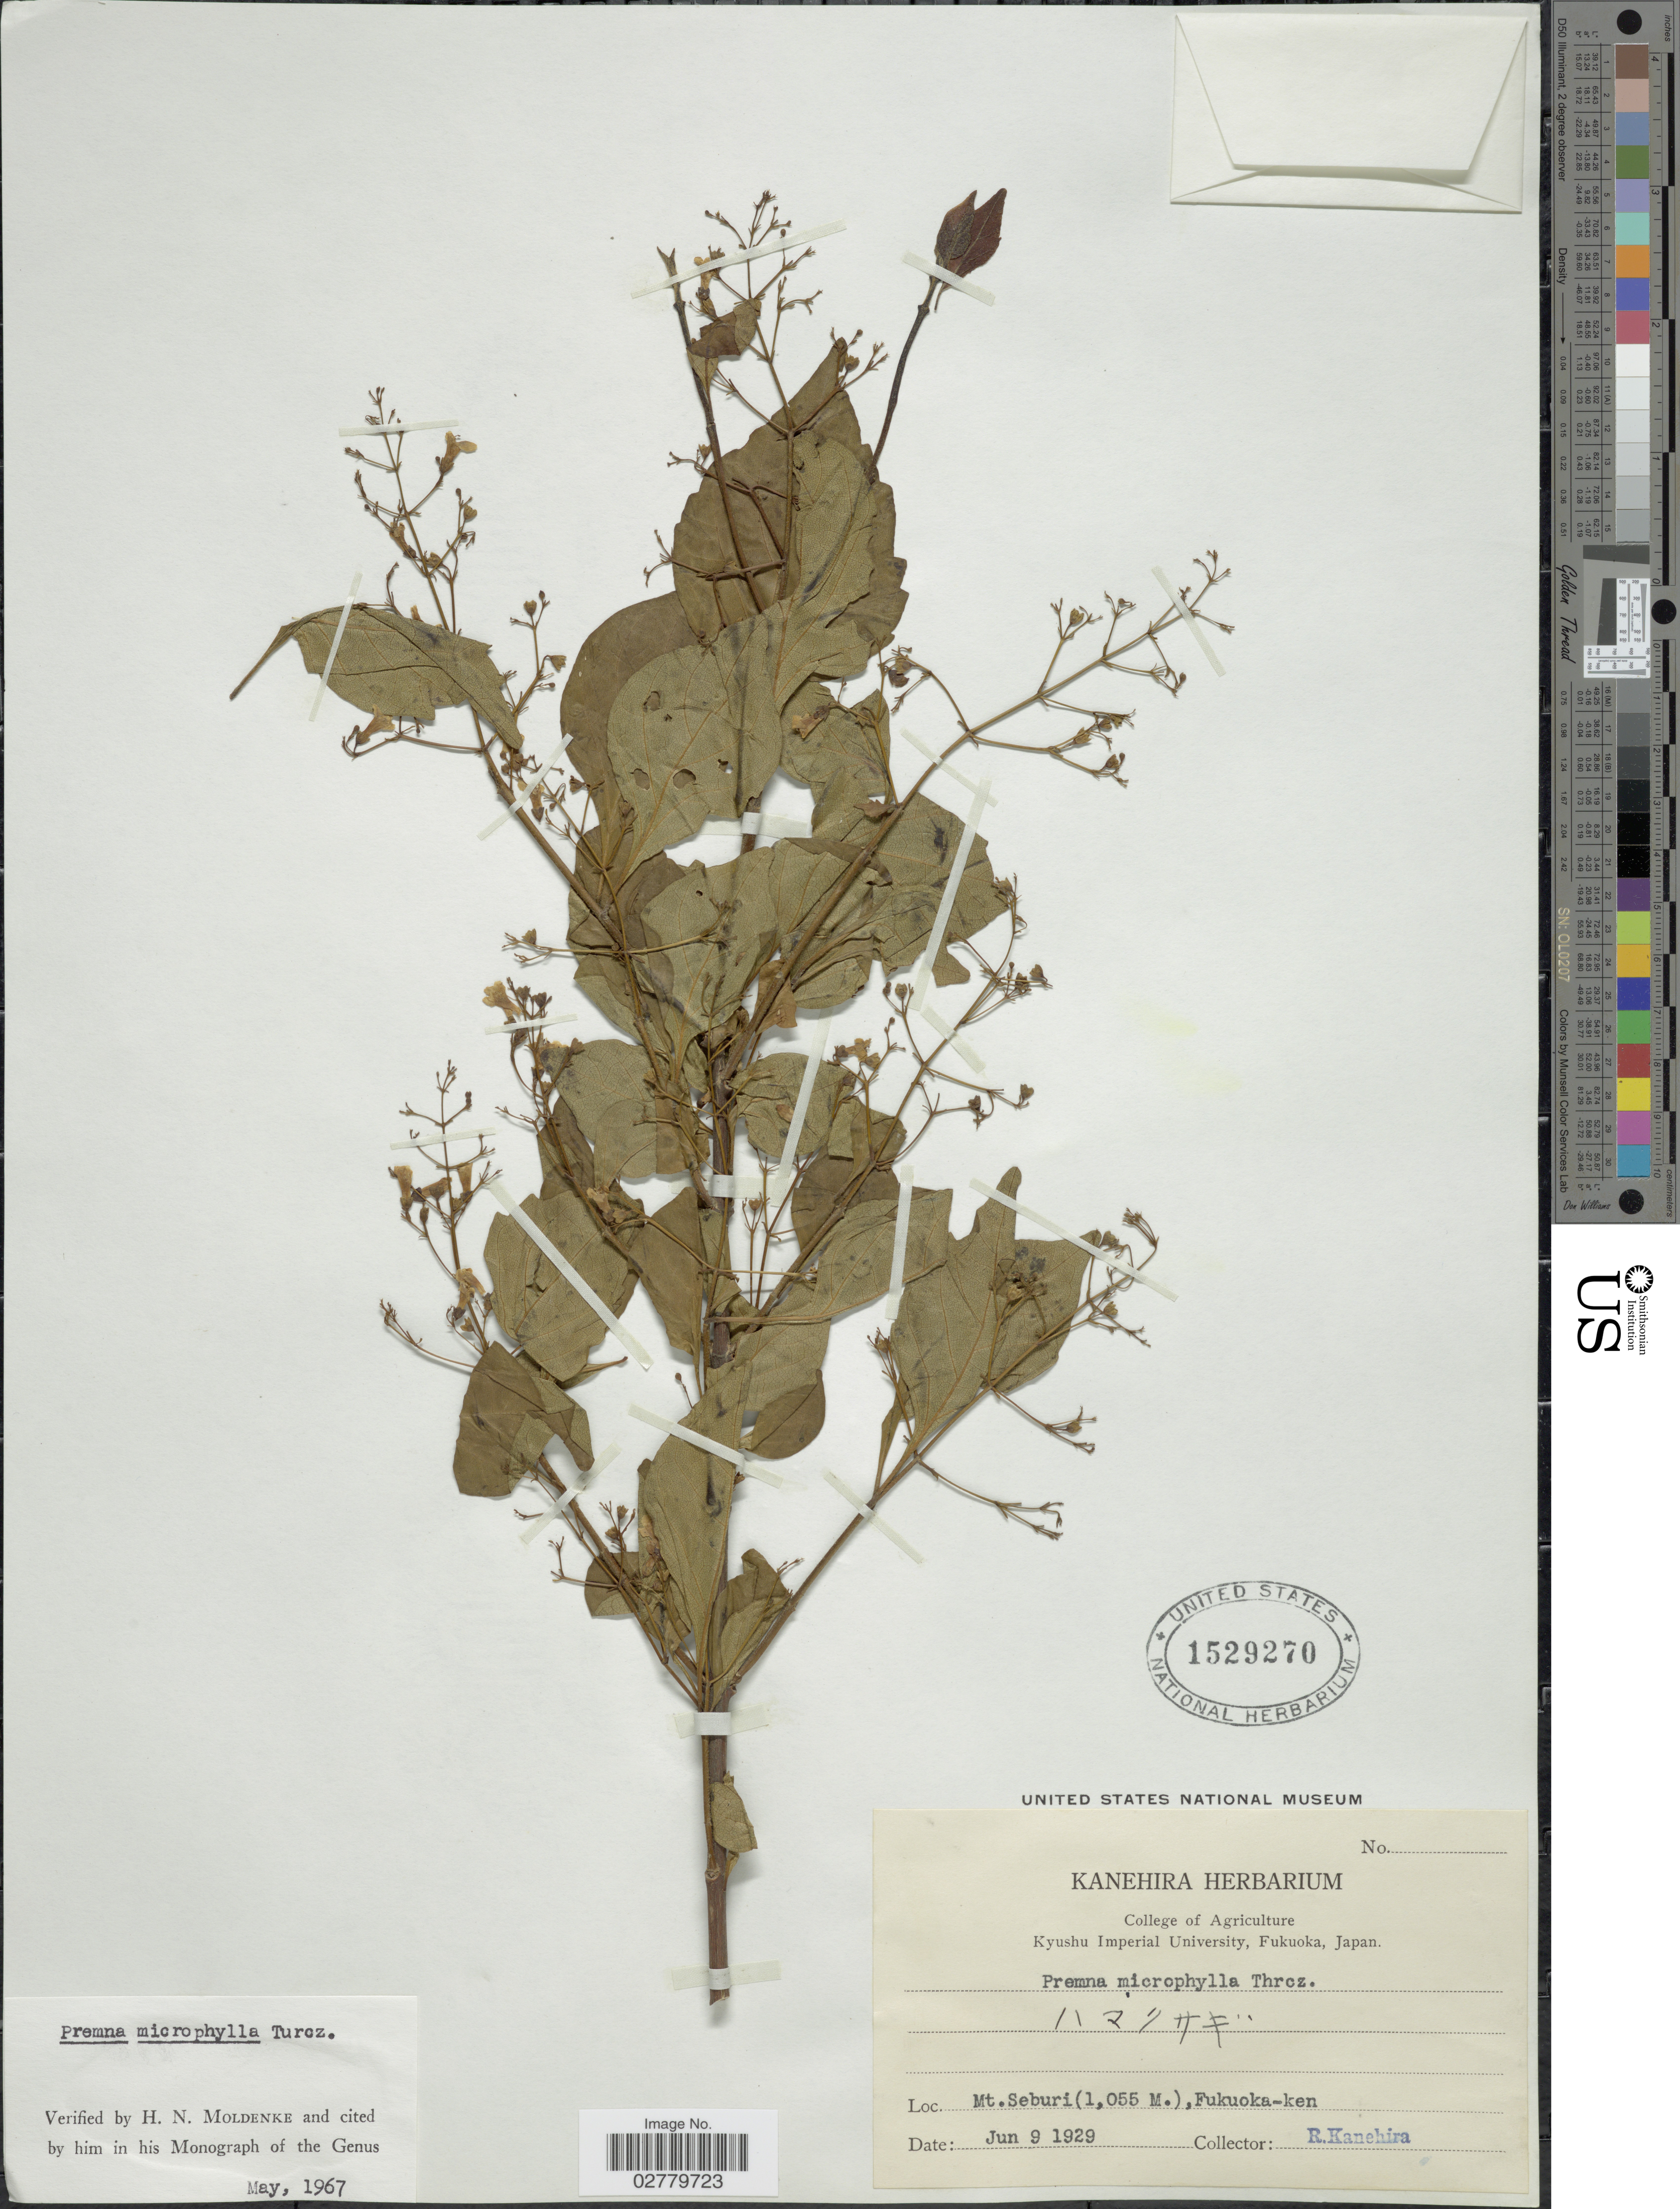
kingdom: Plantae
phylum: Tracheophyta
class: Magnoliopsida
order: Lamiales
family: Lamiaceae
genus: Premna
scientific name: Premna microphylla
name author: Turcz.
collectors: R. Kanehira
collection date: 1929-06-09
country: Japan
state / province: Hukuoka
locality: Mt. Seburi, Fukuoka-ken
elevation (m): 1055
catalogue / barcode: US 1529270